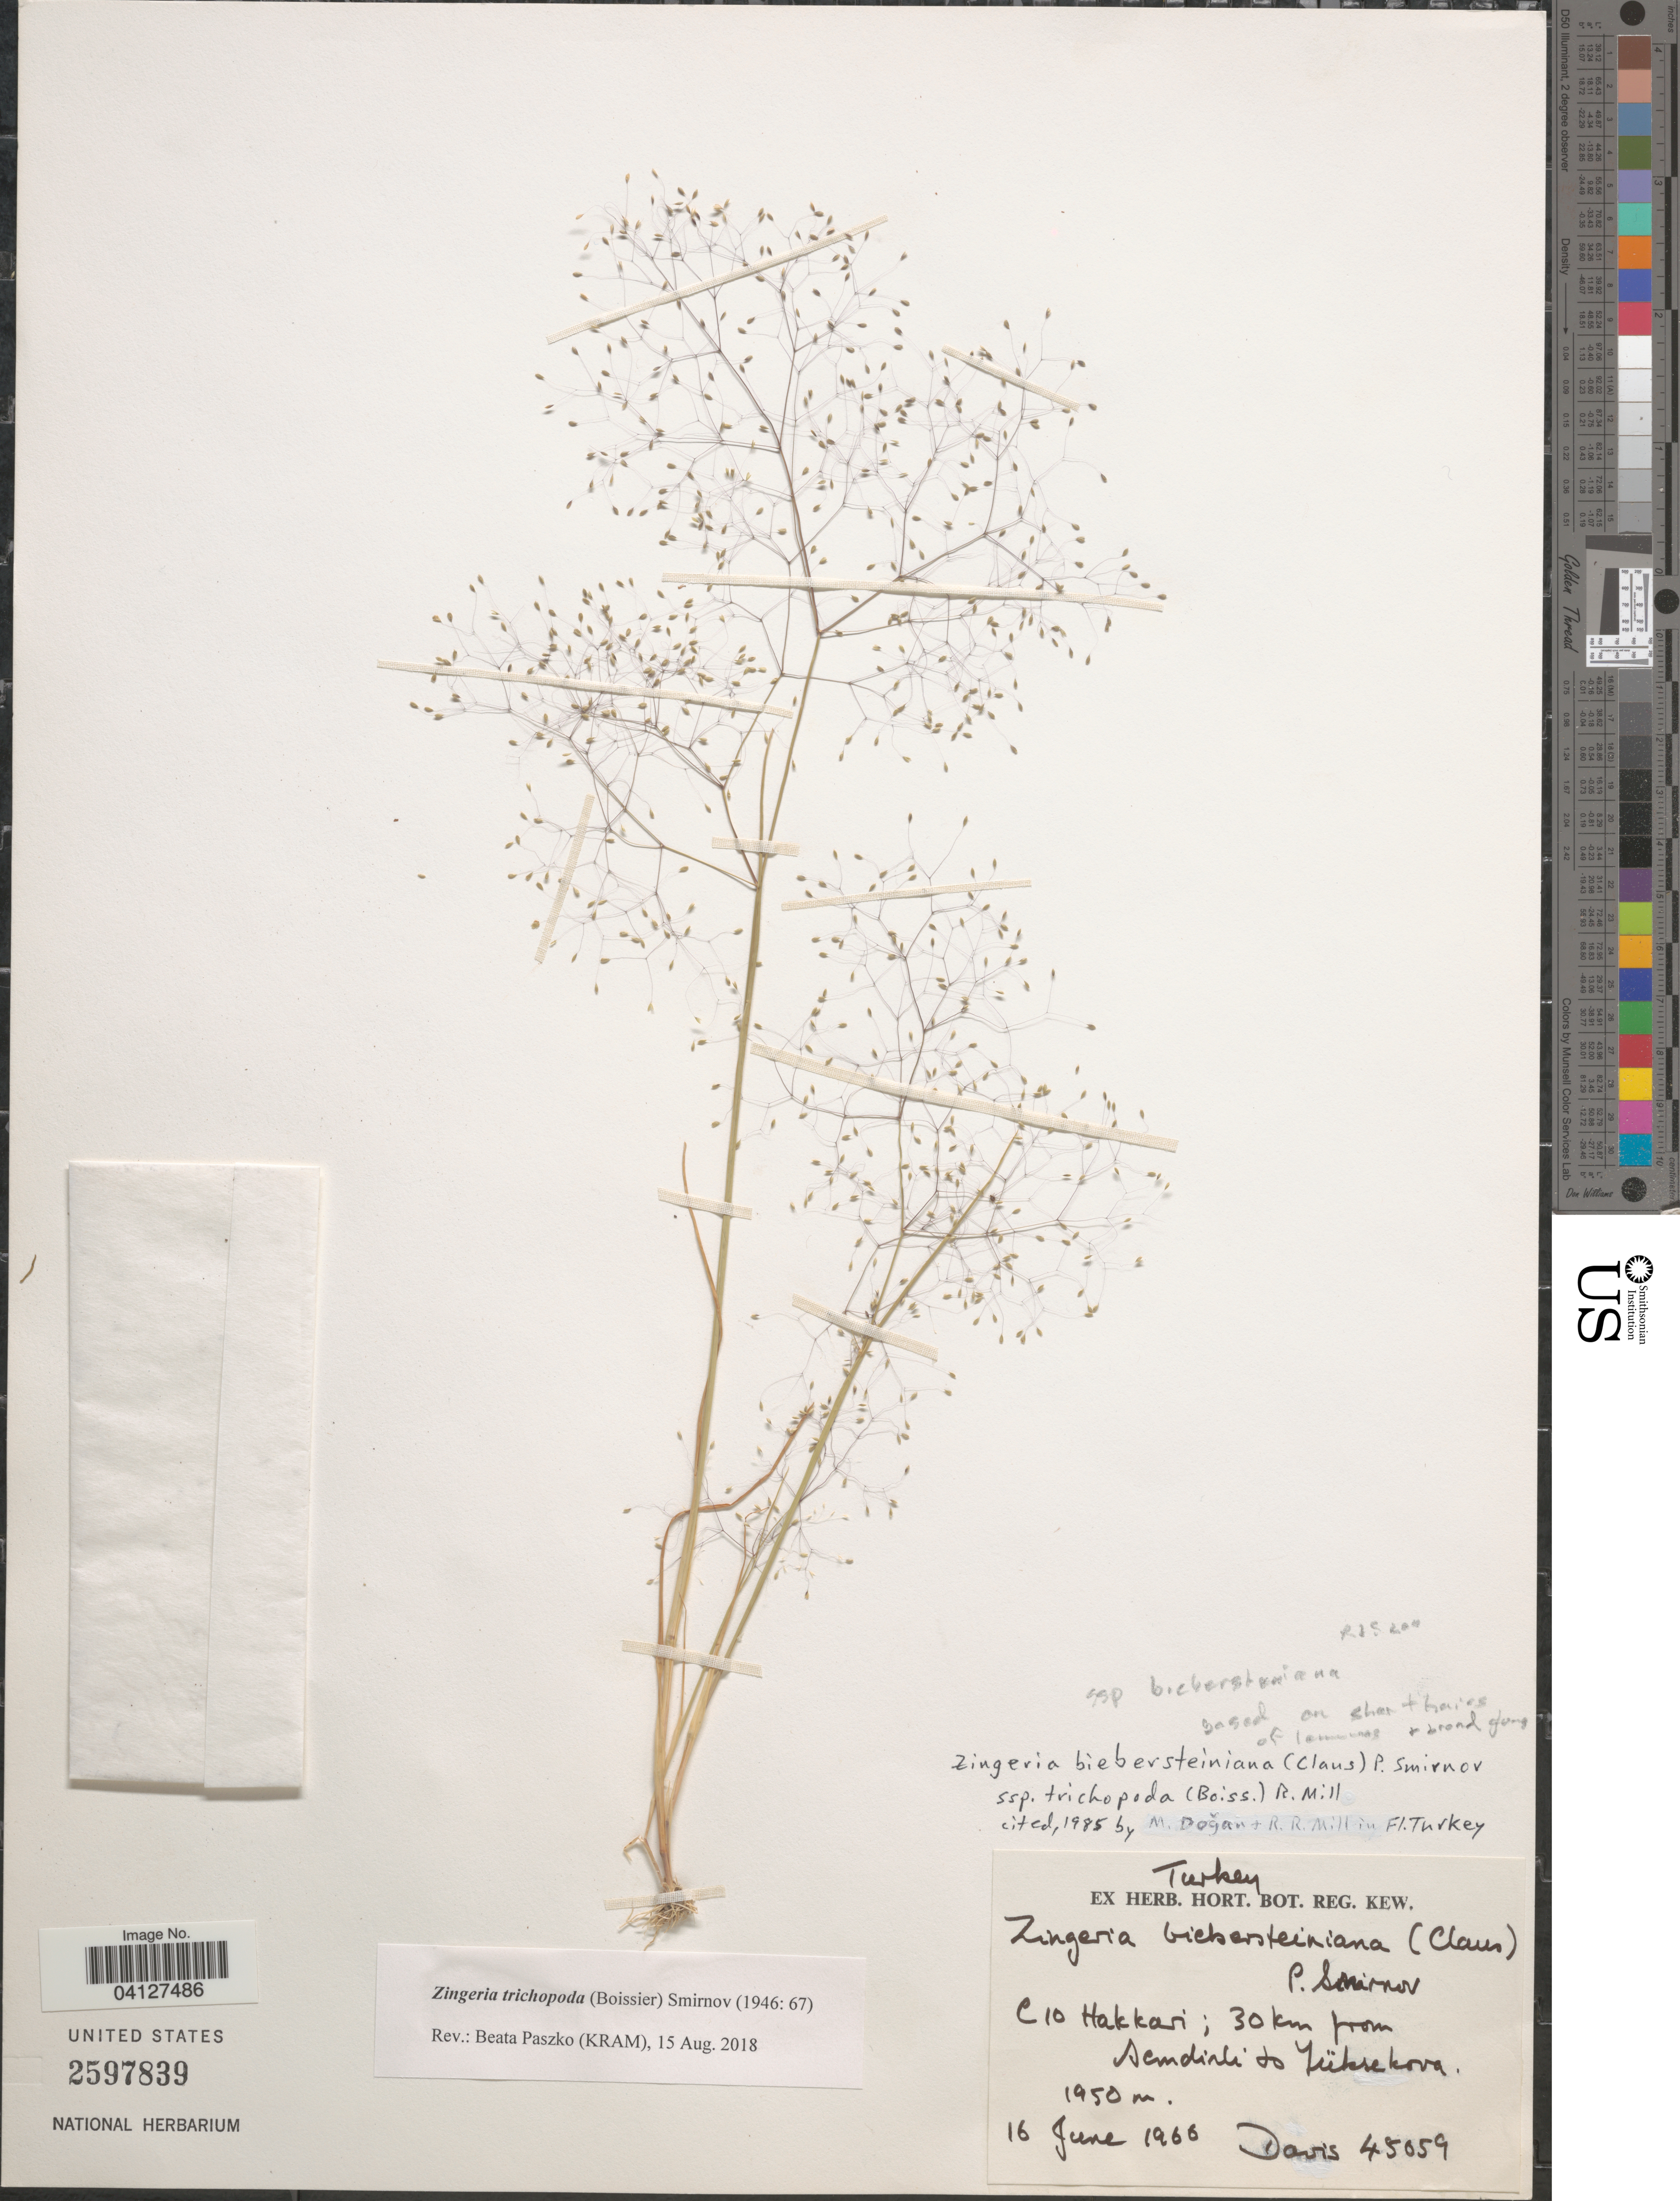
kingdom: Plantae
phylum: Tracheophyta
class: Liliopsida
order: Poales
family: Poaceae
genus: Zingeria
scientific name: Zingeria trichopoda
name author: (Boiss.) P.A. Smirn.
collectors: -. Davis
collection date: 1966-06-16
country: Turkey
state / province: Hakkari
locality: C10 Hakkari; 30 km from Semdirli to Tükrekova. [interpreted]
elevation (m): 1950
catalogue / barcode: US 2597839